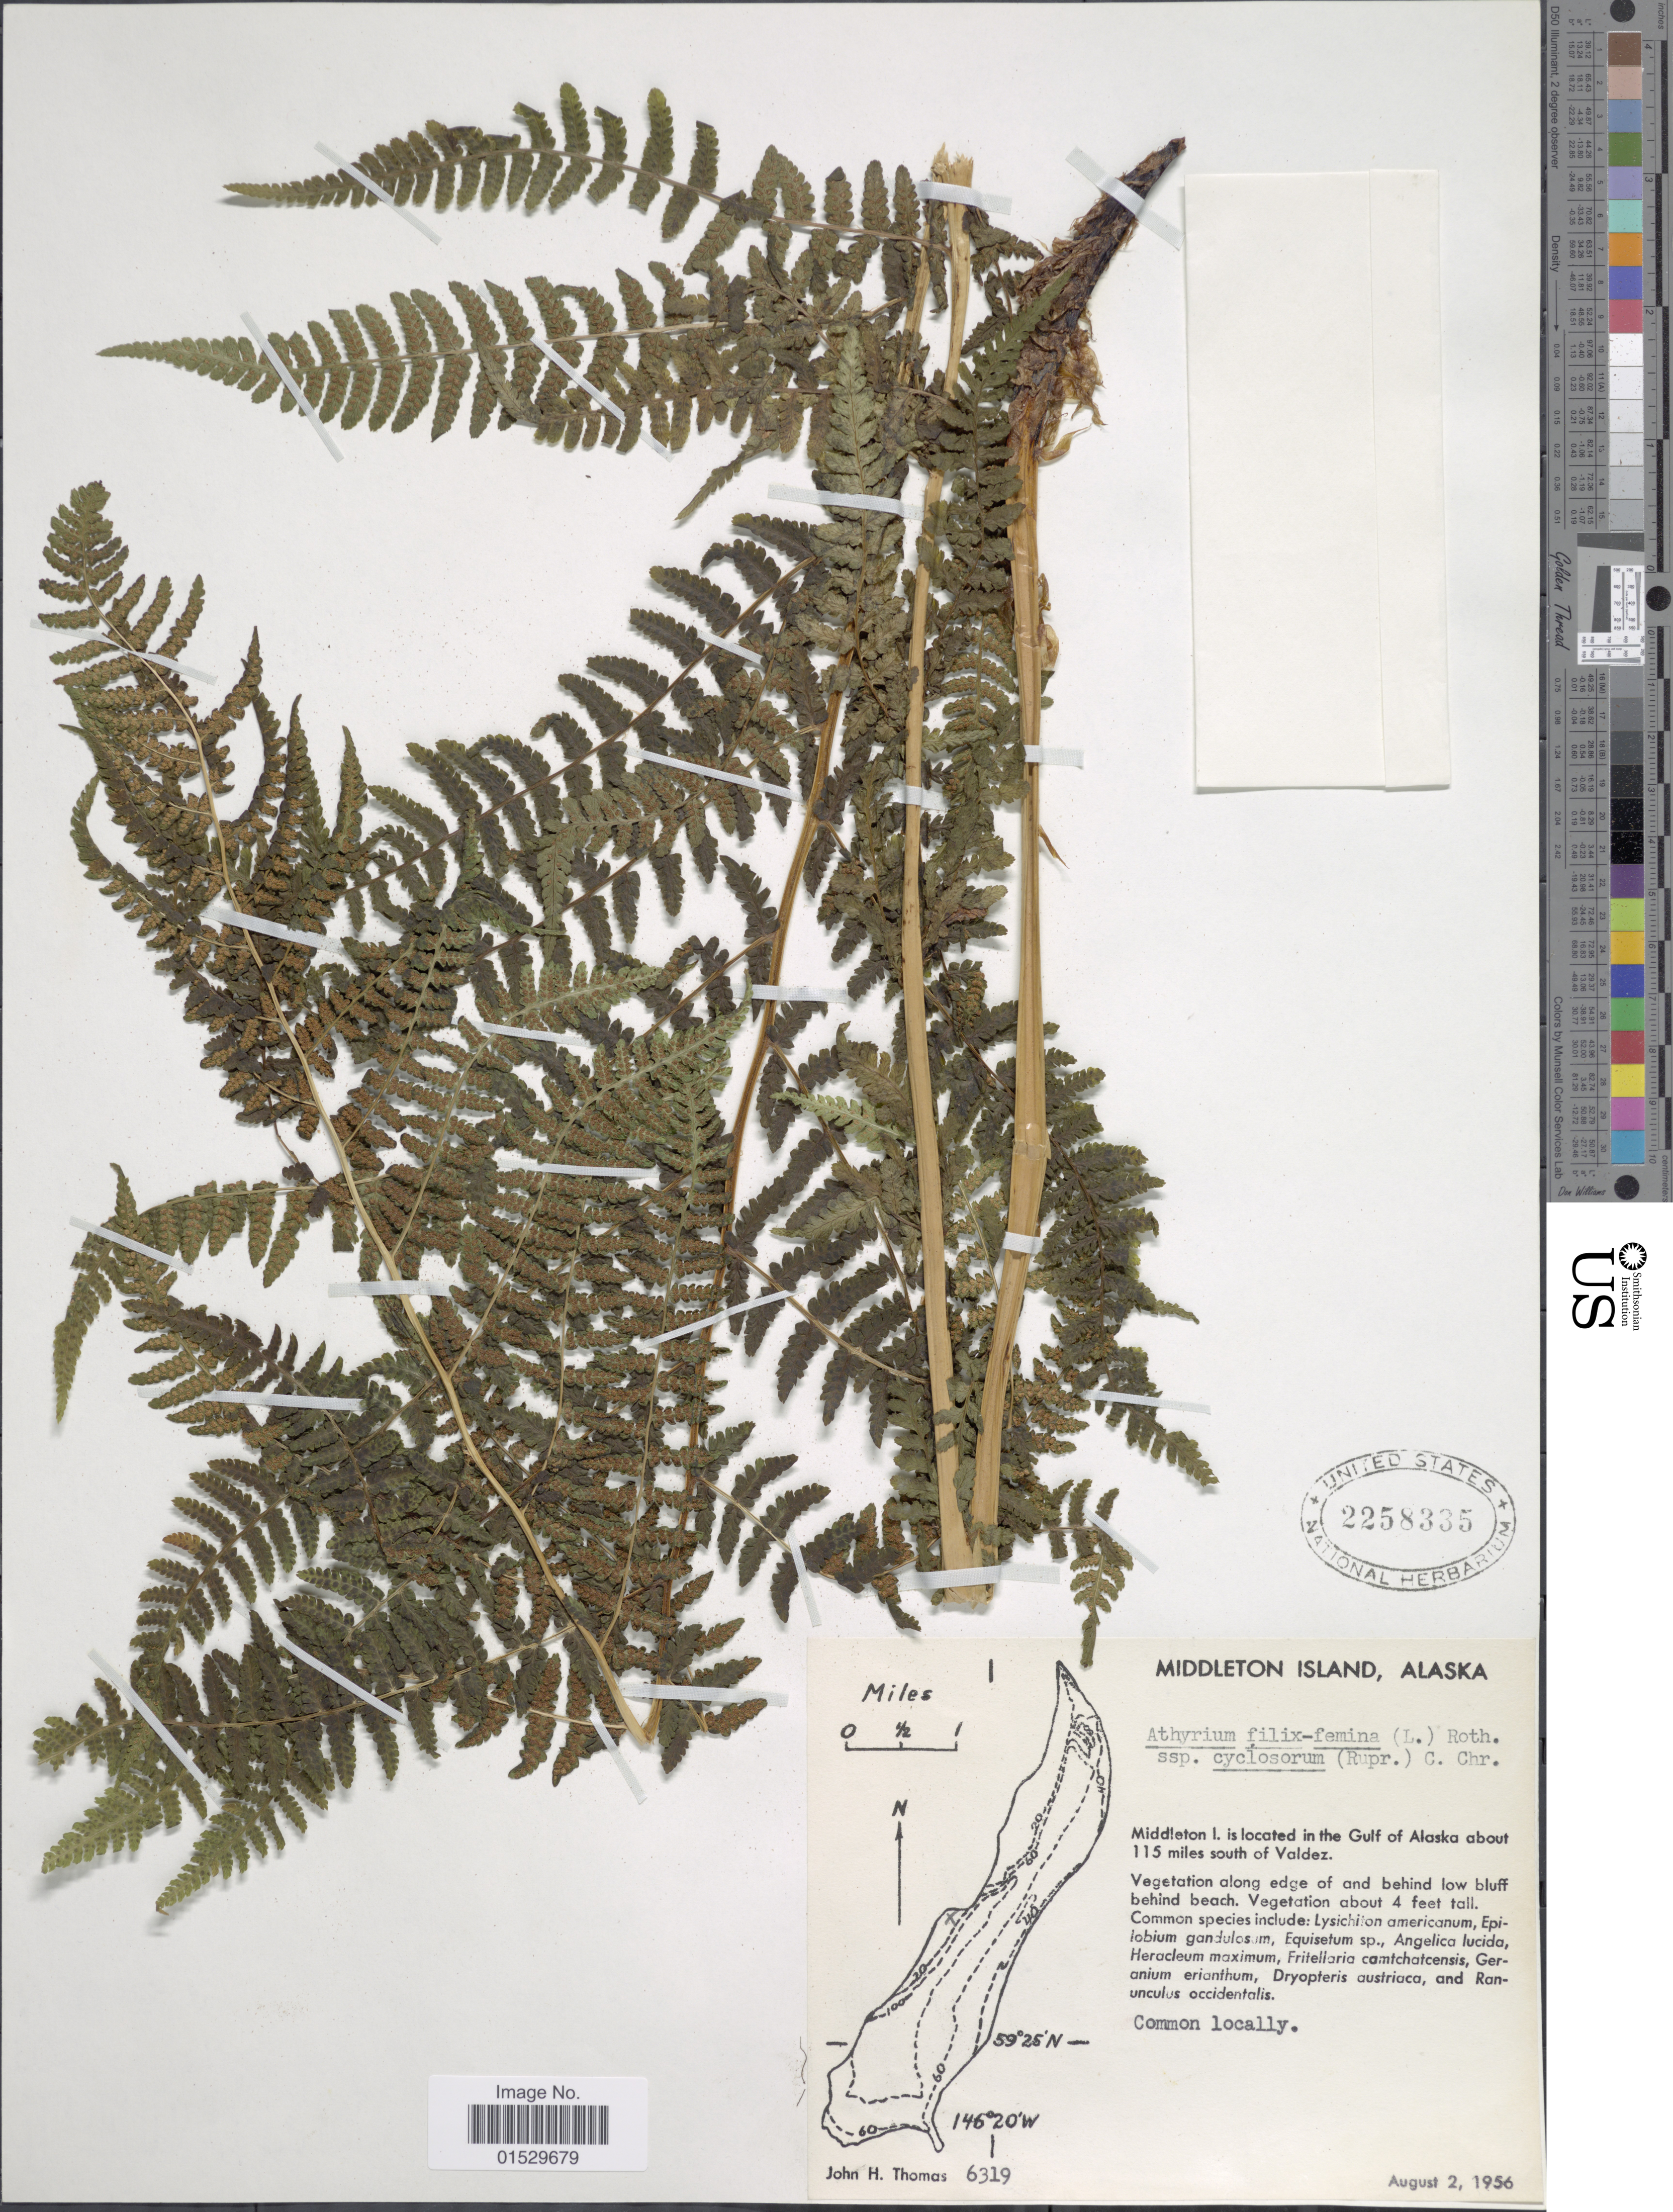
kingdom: Plantae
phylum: Tracheophyta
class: Polypodiopsida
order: Polypodiales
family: Athyriaceae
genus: Athyrium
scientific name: Athyrium filix-femina subsp. cyclosorum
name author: (Rupr.) C. Chr.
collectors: J. H. Thomas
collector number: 6319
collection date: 1956-08-02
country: United States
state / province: Alaska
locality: Middleton Island, in the Gulf of Alaska about 115 miles south of Valdez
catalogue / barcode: US 2258335